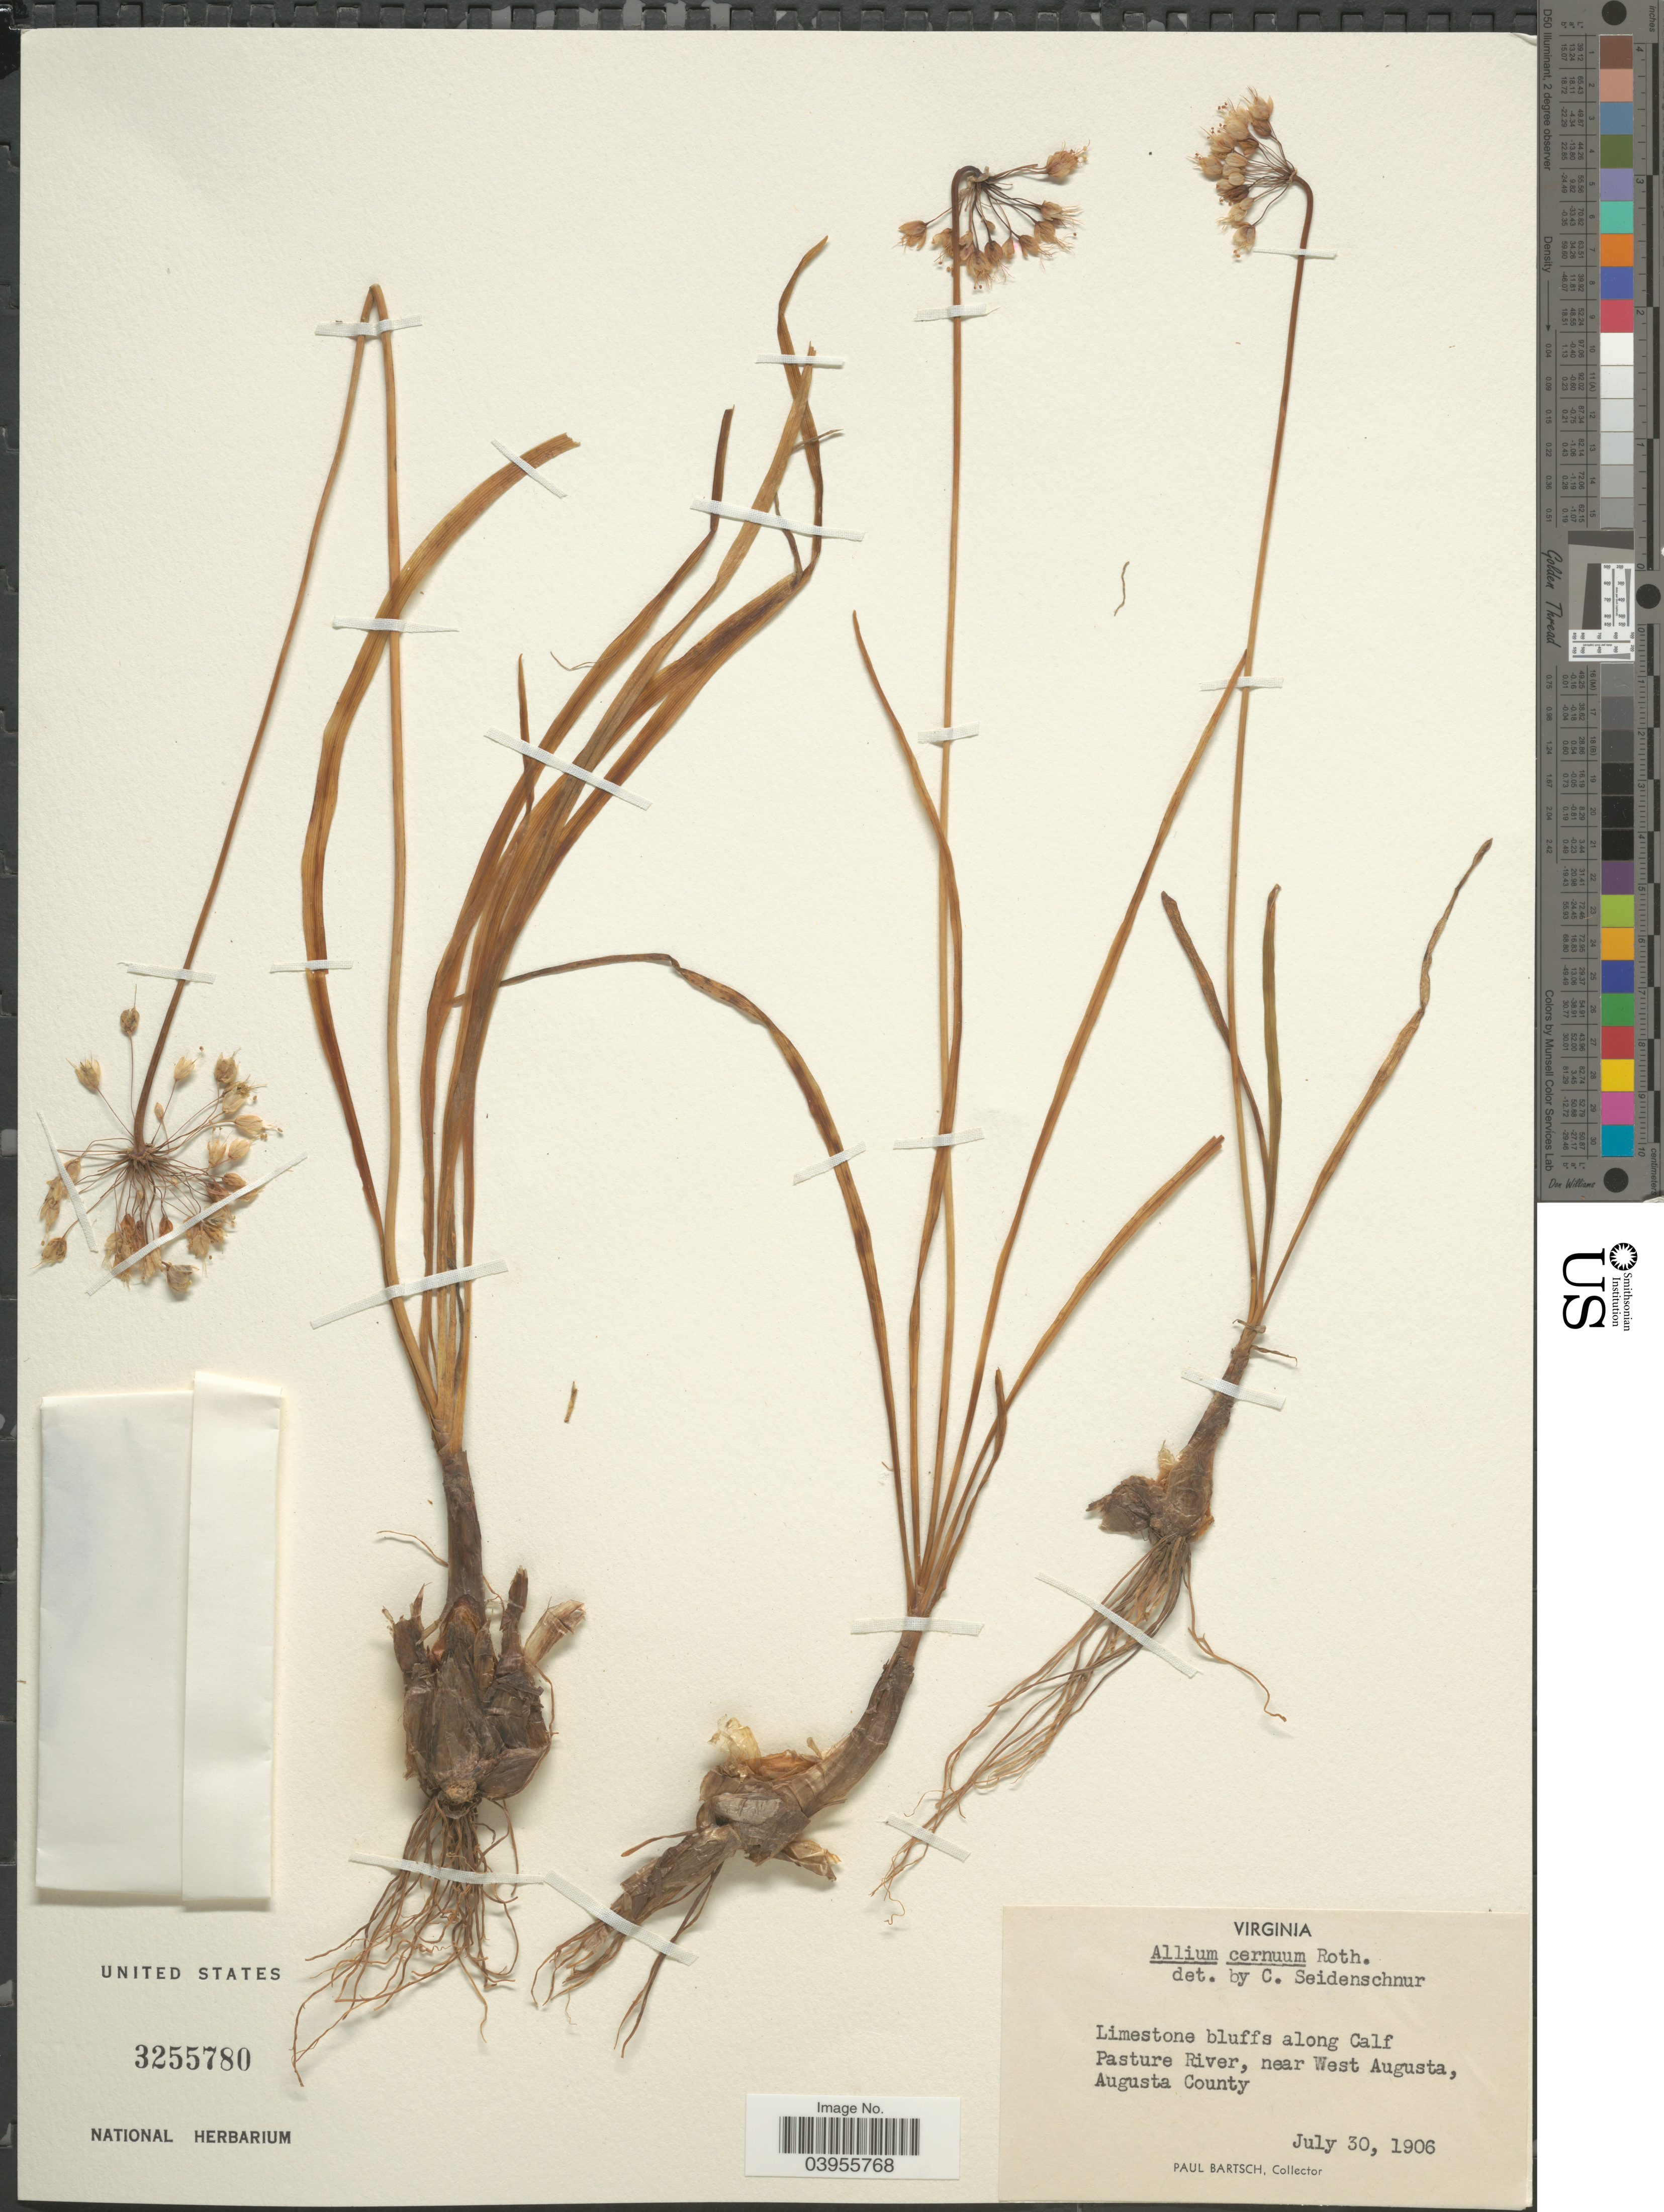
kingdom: Plantae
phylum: Tracheophyta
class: Liliopsida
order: Asparagales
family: Amaryllidaceae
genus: Allium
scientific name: Allium cernuum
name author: Roth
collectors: P. Bartsch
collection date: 1906-07-30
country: United States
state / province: Virginia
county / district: Augusta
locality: Limestone bluffs along Calf Pasture River, near West Augusta, Augusta County.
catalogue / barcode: US 3255780